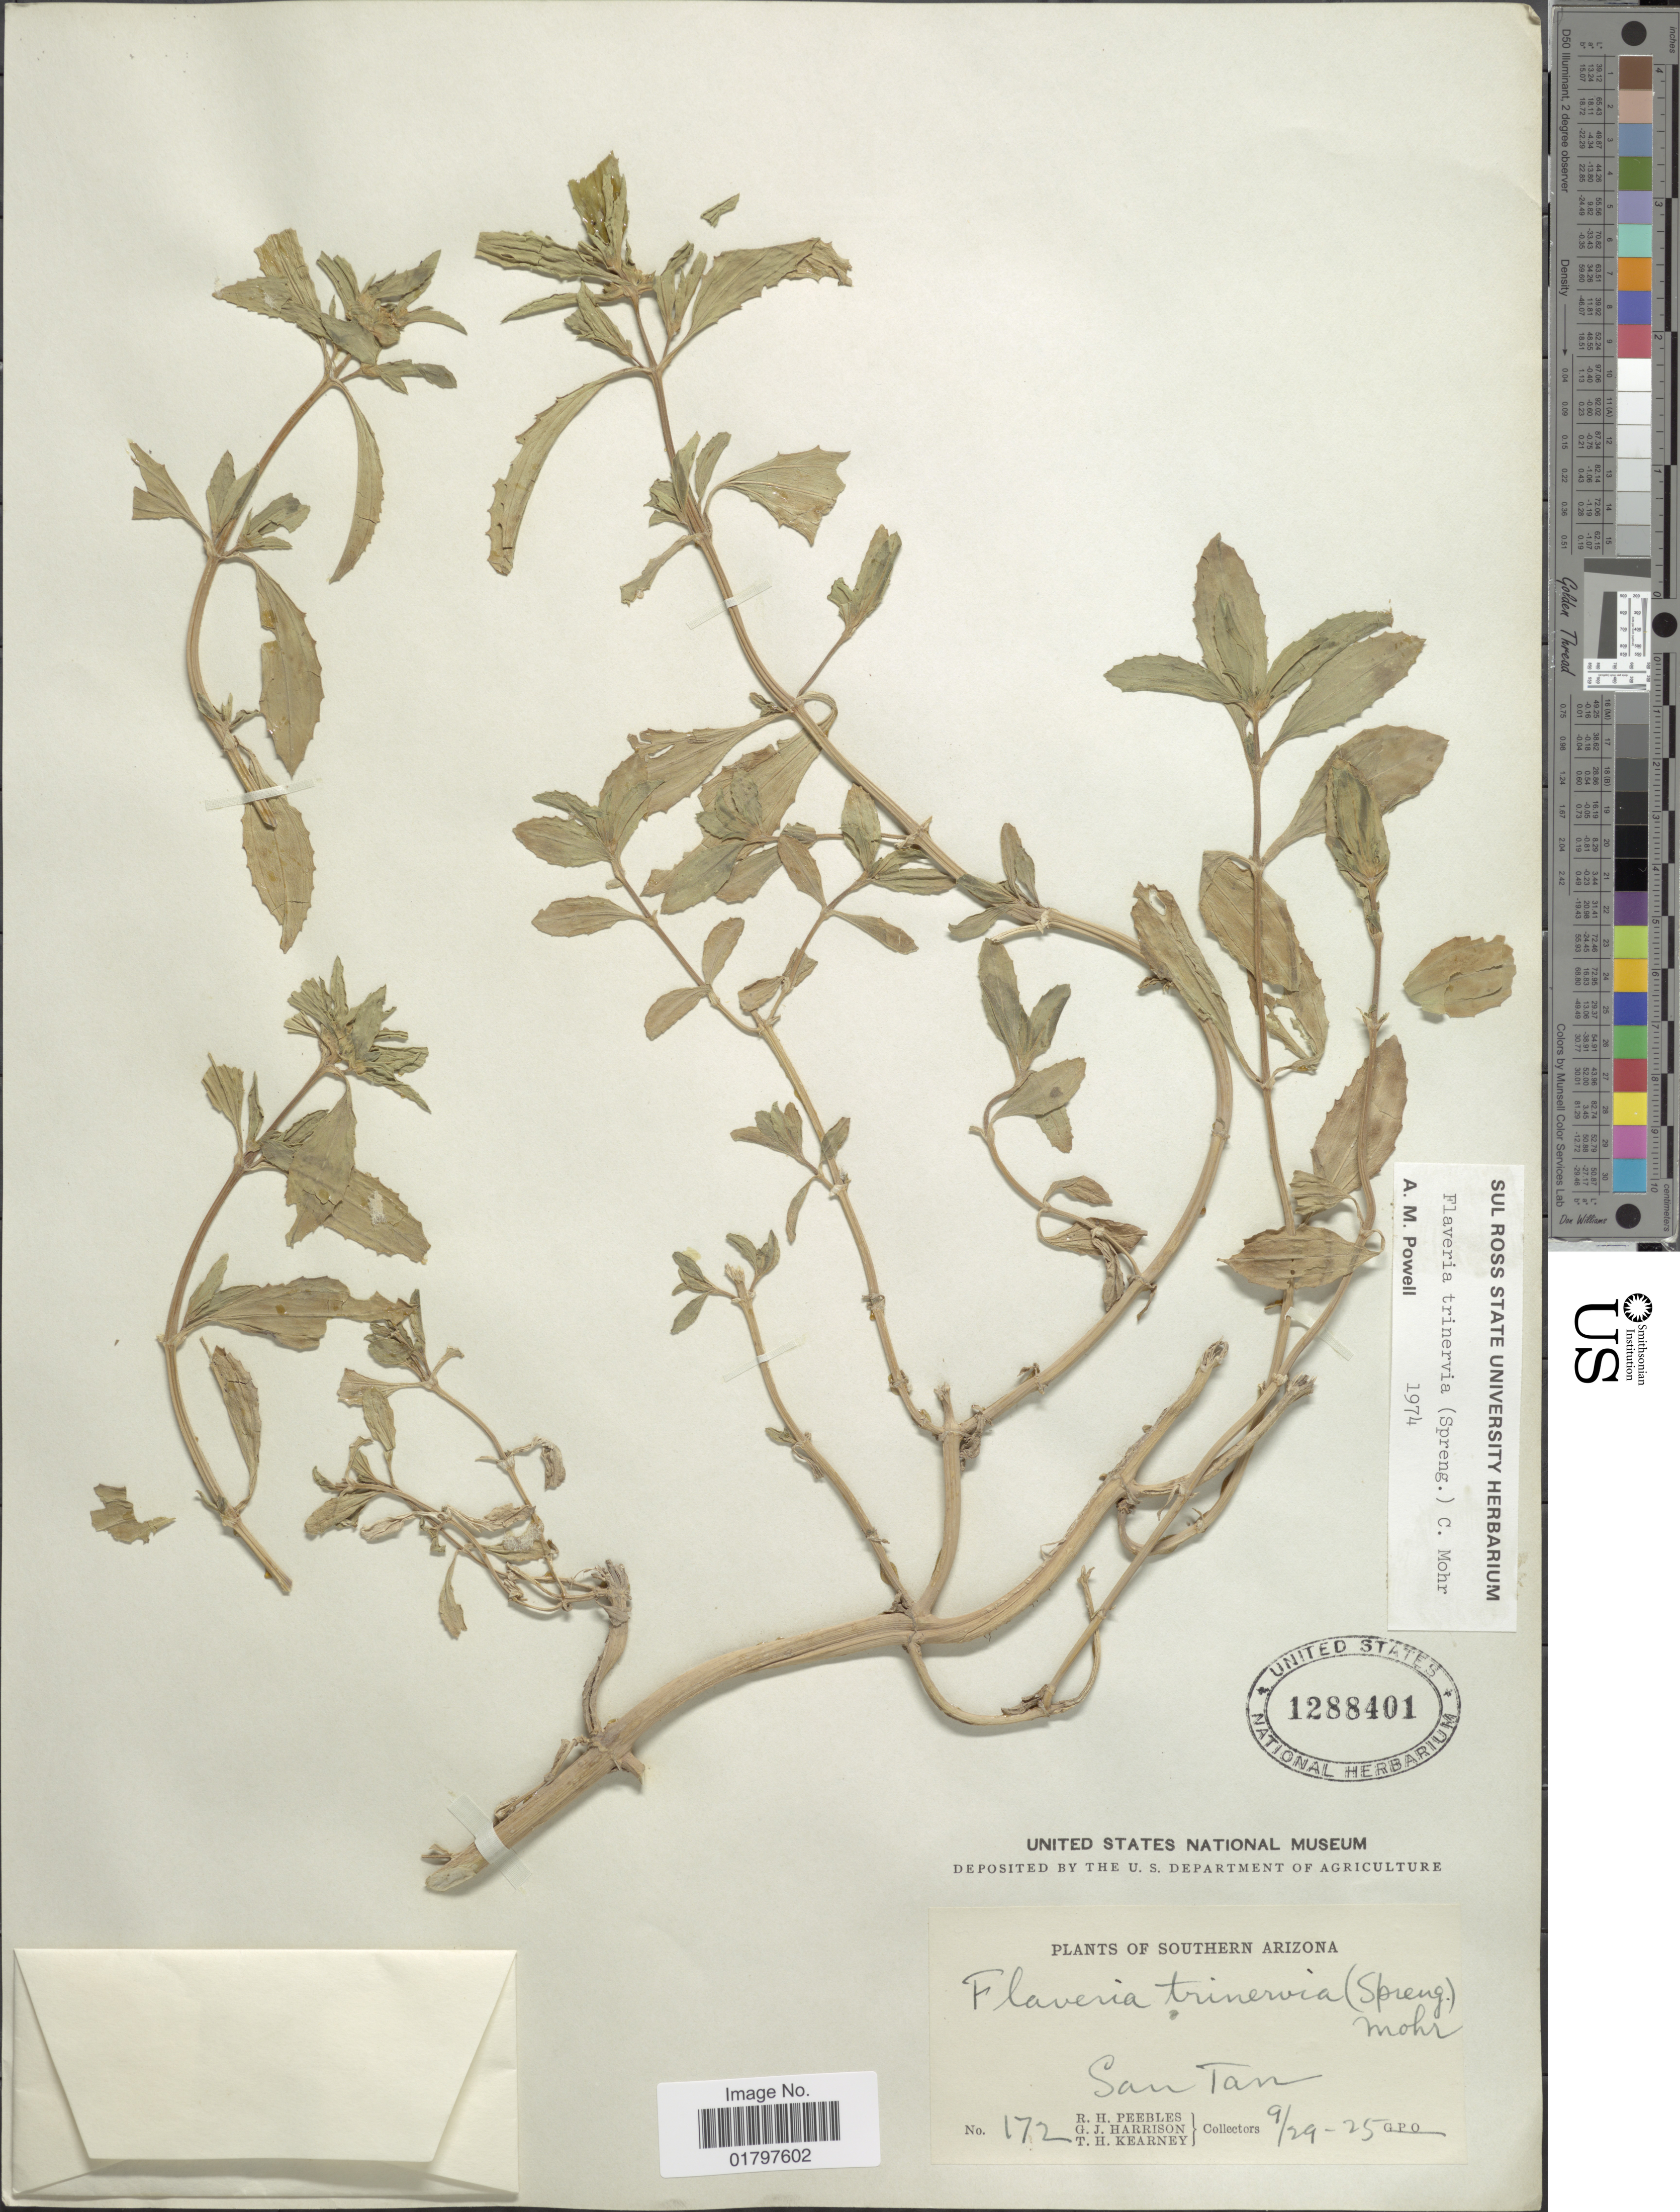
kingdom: Plantae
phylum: Tracheophyta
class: Magnoliopsida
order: Asterales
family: Asteraceae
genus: Flaveria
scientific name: Flaveria trinervia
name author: (Spreng.) C. Mohr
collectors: R. H. Peebles, G. J. Harrison & T. H. Kearney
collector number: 172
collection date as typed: Transcribed d/m/y: 29/9/25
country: United States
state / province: Arizona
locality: Southern Arizona. San Tan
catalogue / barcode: US 1288401